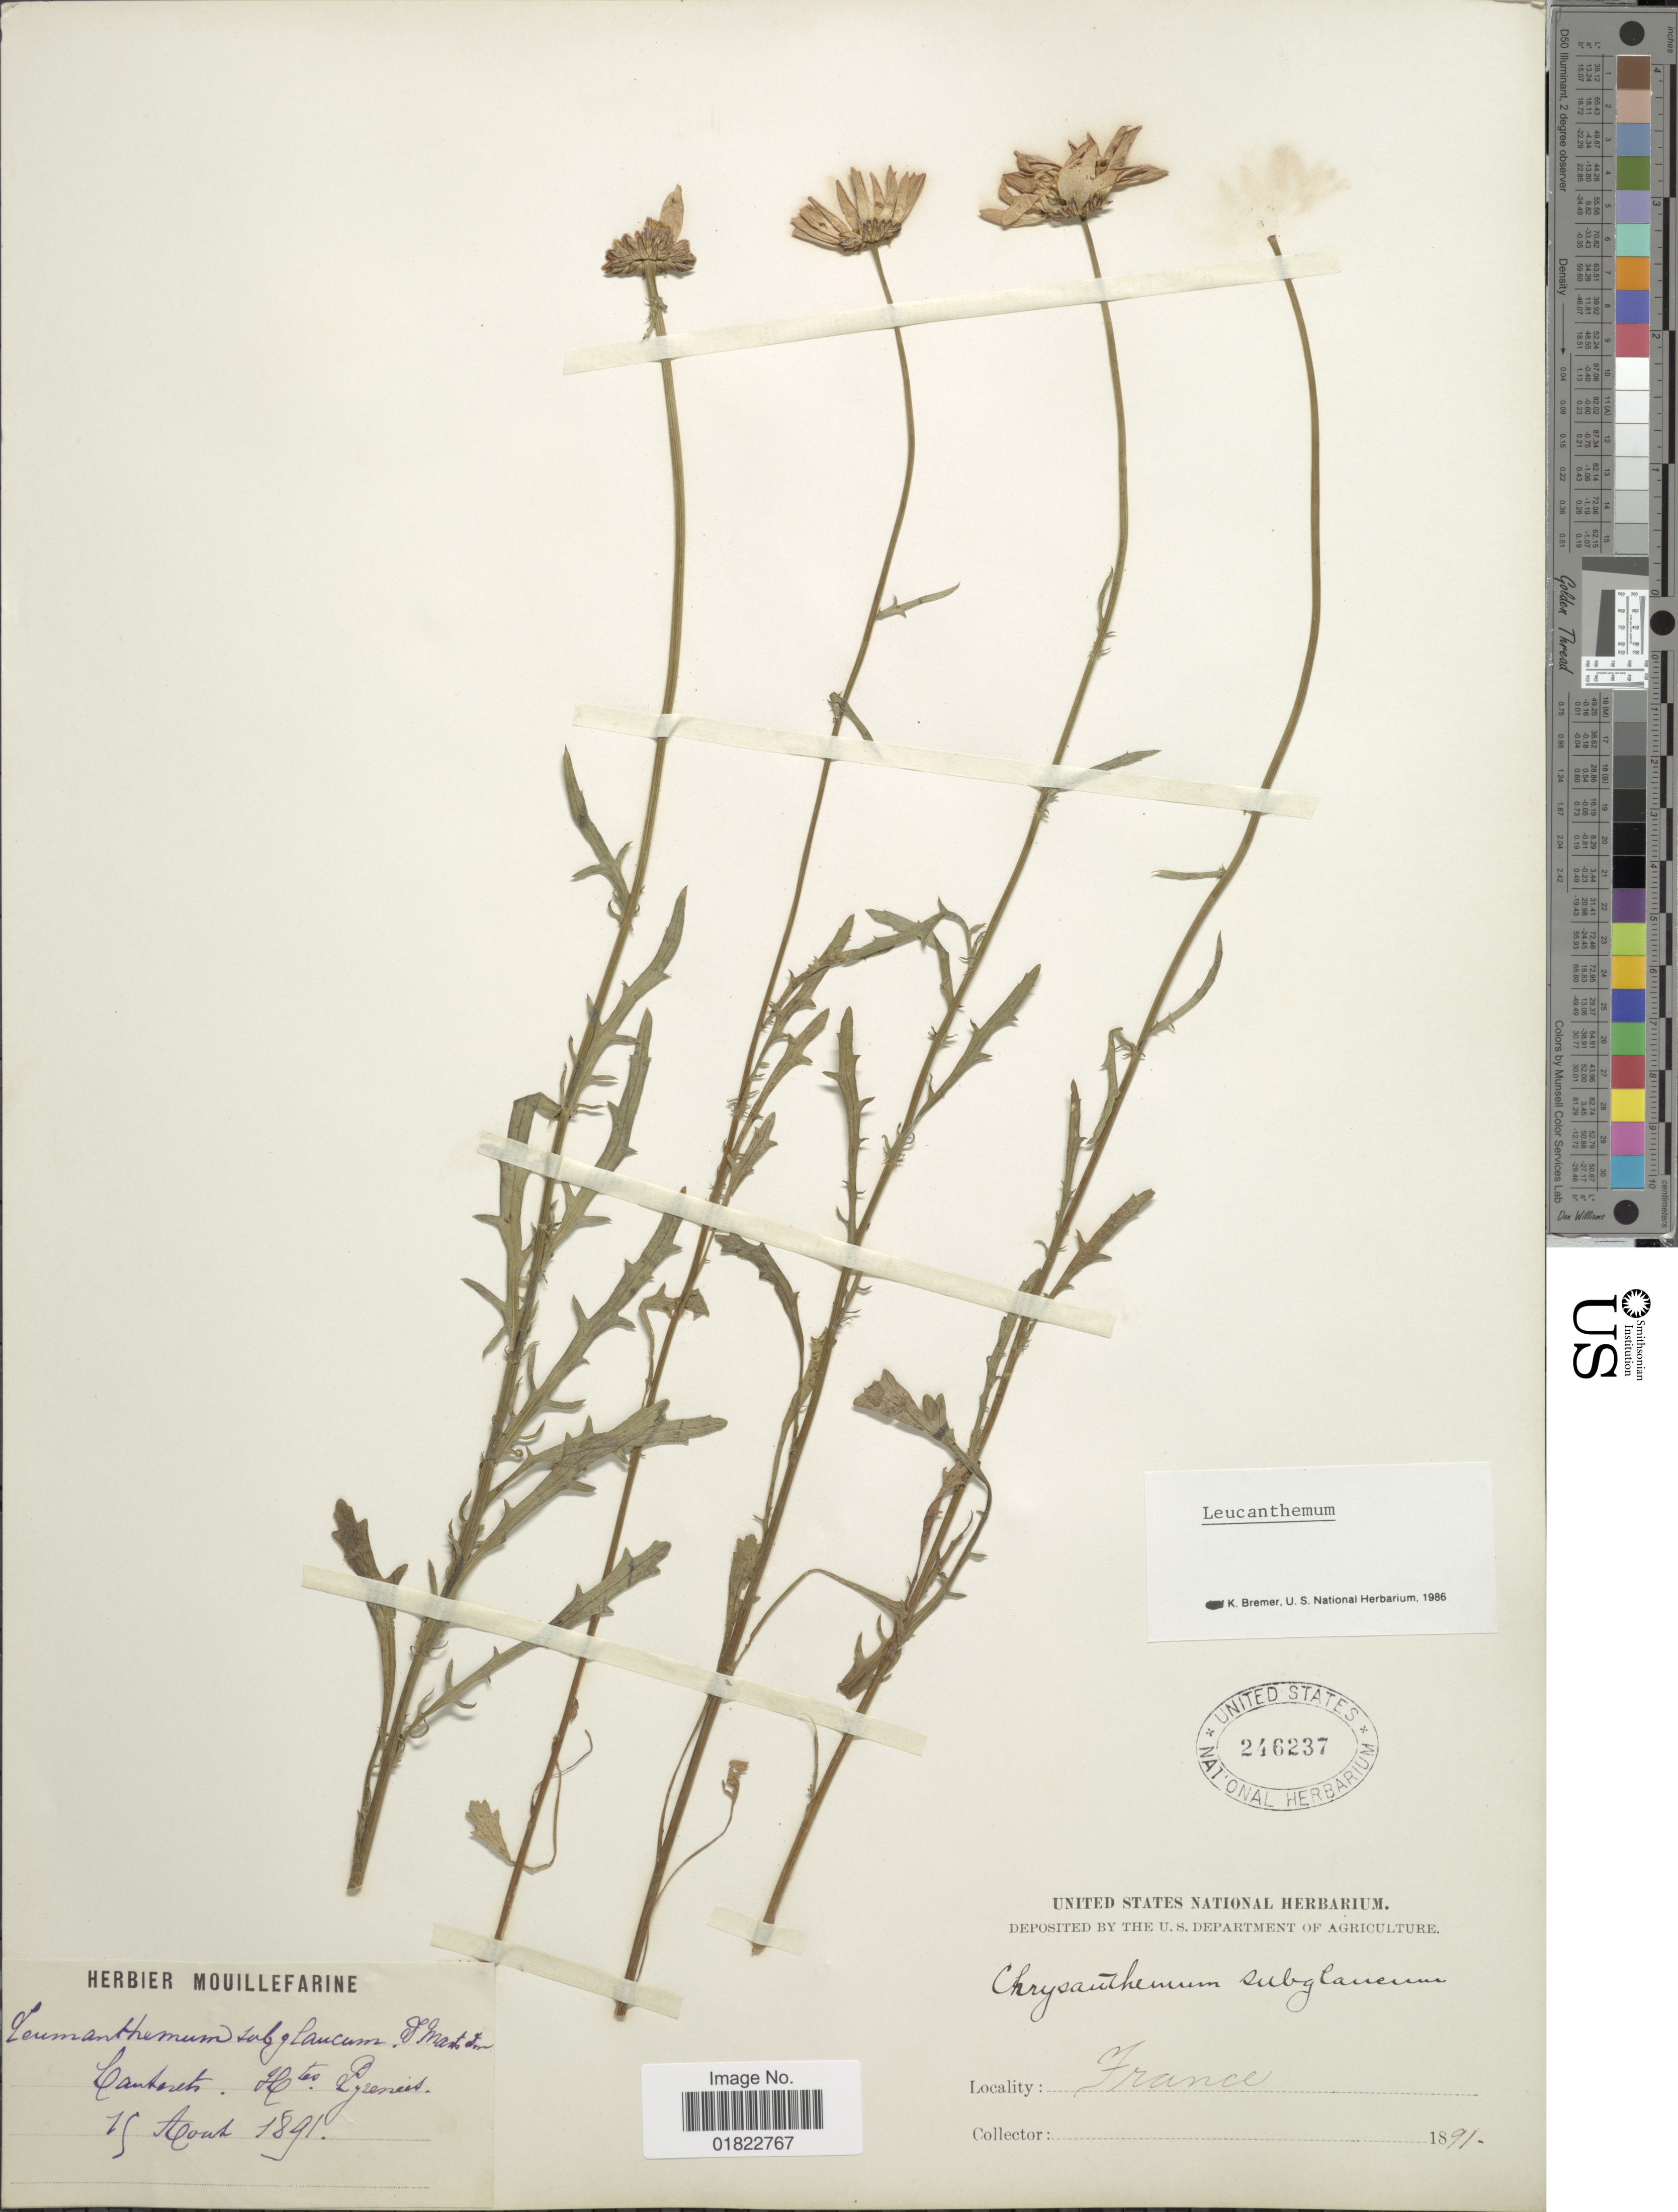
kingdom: Plantae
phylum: Tracheophyta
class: Magnoliopsida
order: Asterales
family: Asteraceae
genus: Leucanthemum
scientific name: Leucanthemum subglaucum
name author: de Laramb.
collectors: ex herb. Mouillefarine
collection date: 1891-08-15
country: France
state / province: Occitanie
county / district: Hautes-Pyrénées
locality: Cauterets, Htes Pyrenees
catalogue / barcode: US 246237